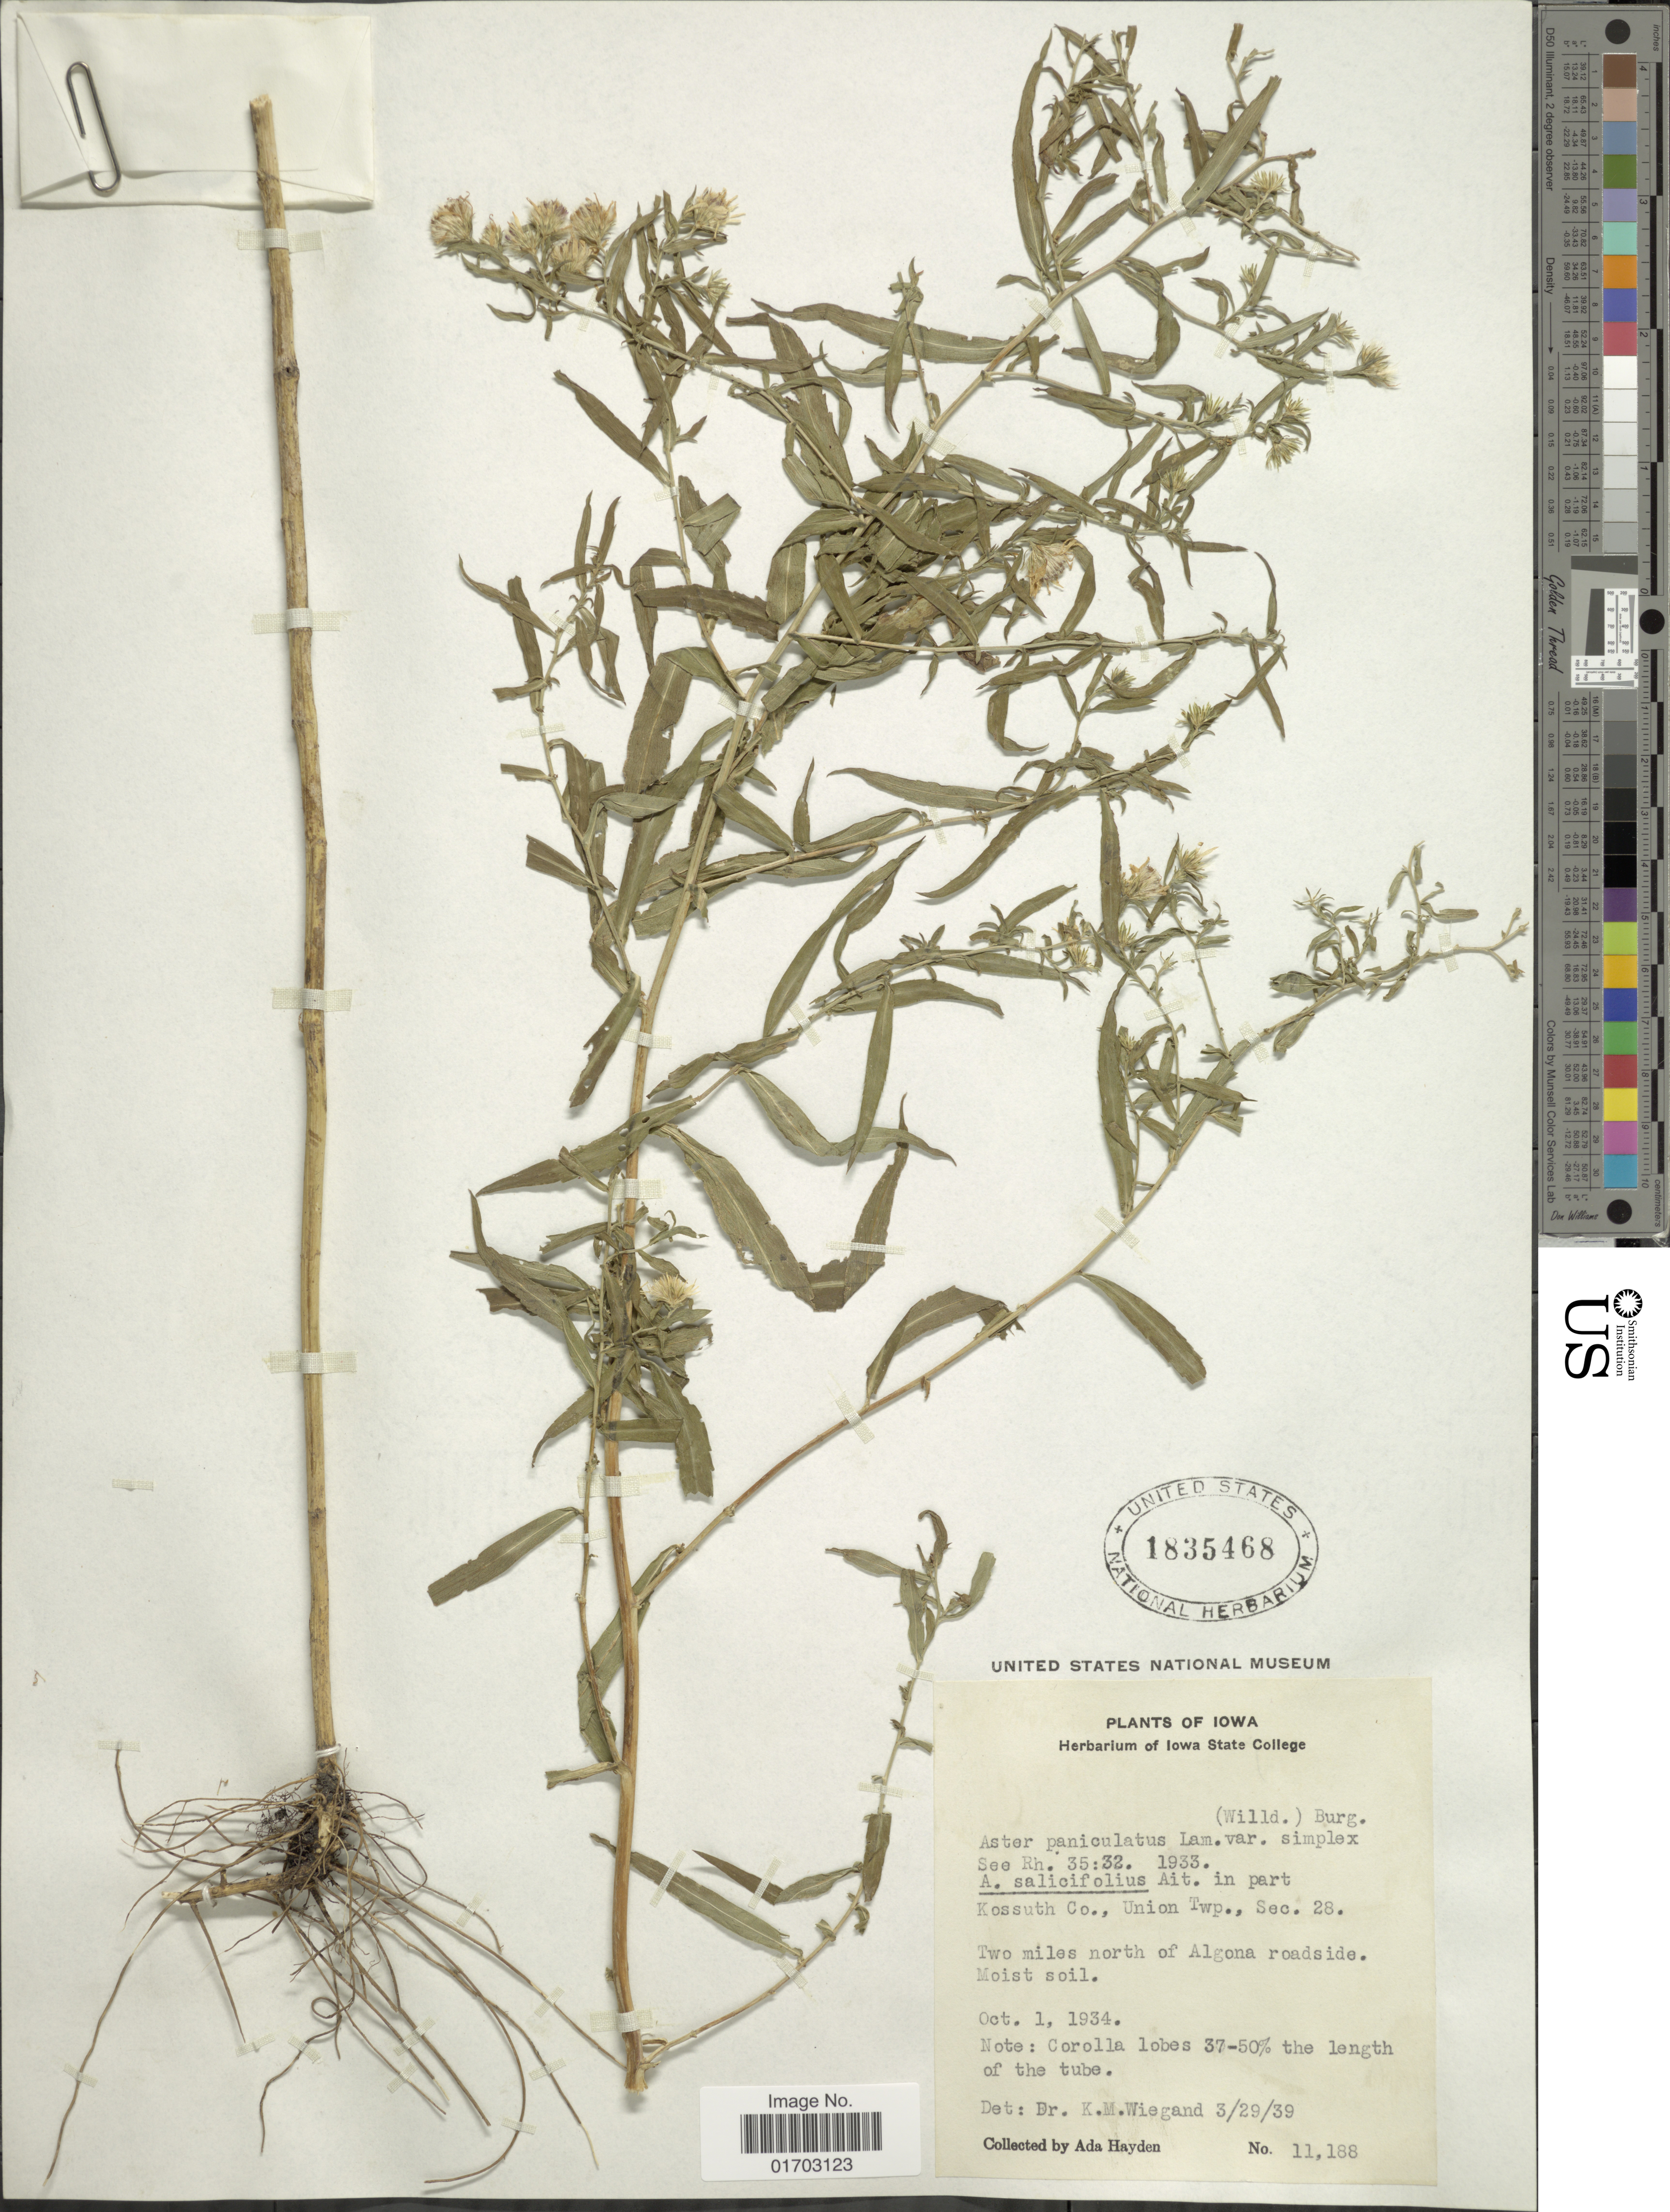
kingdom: Plantae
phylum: Tracheophyta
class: Magnoliopsida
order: Asterales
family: Asteraceae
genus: Symphyotrichum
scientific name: Symphyotrichum simplex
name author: (Willd.) Á. Löve & D. Löve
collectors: Ada Hayden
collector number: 11188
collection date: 1934-10-01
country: United States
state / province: Iowa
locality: Kossuth Co., Union Two., Sec. 28, Two miles north of Algona roadside.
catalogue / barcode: US 1835468